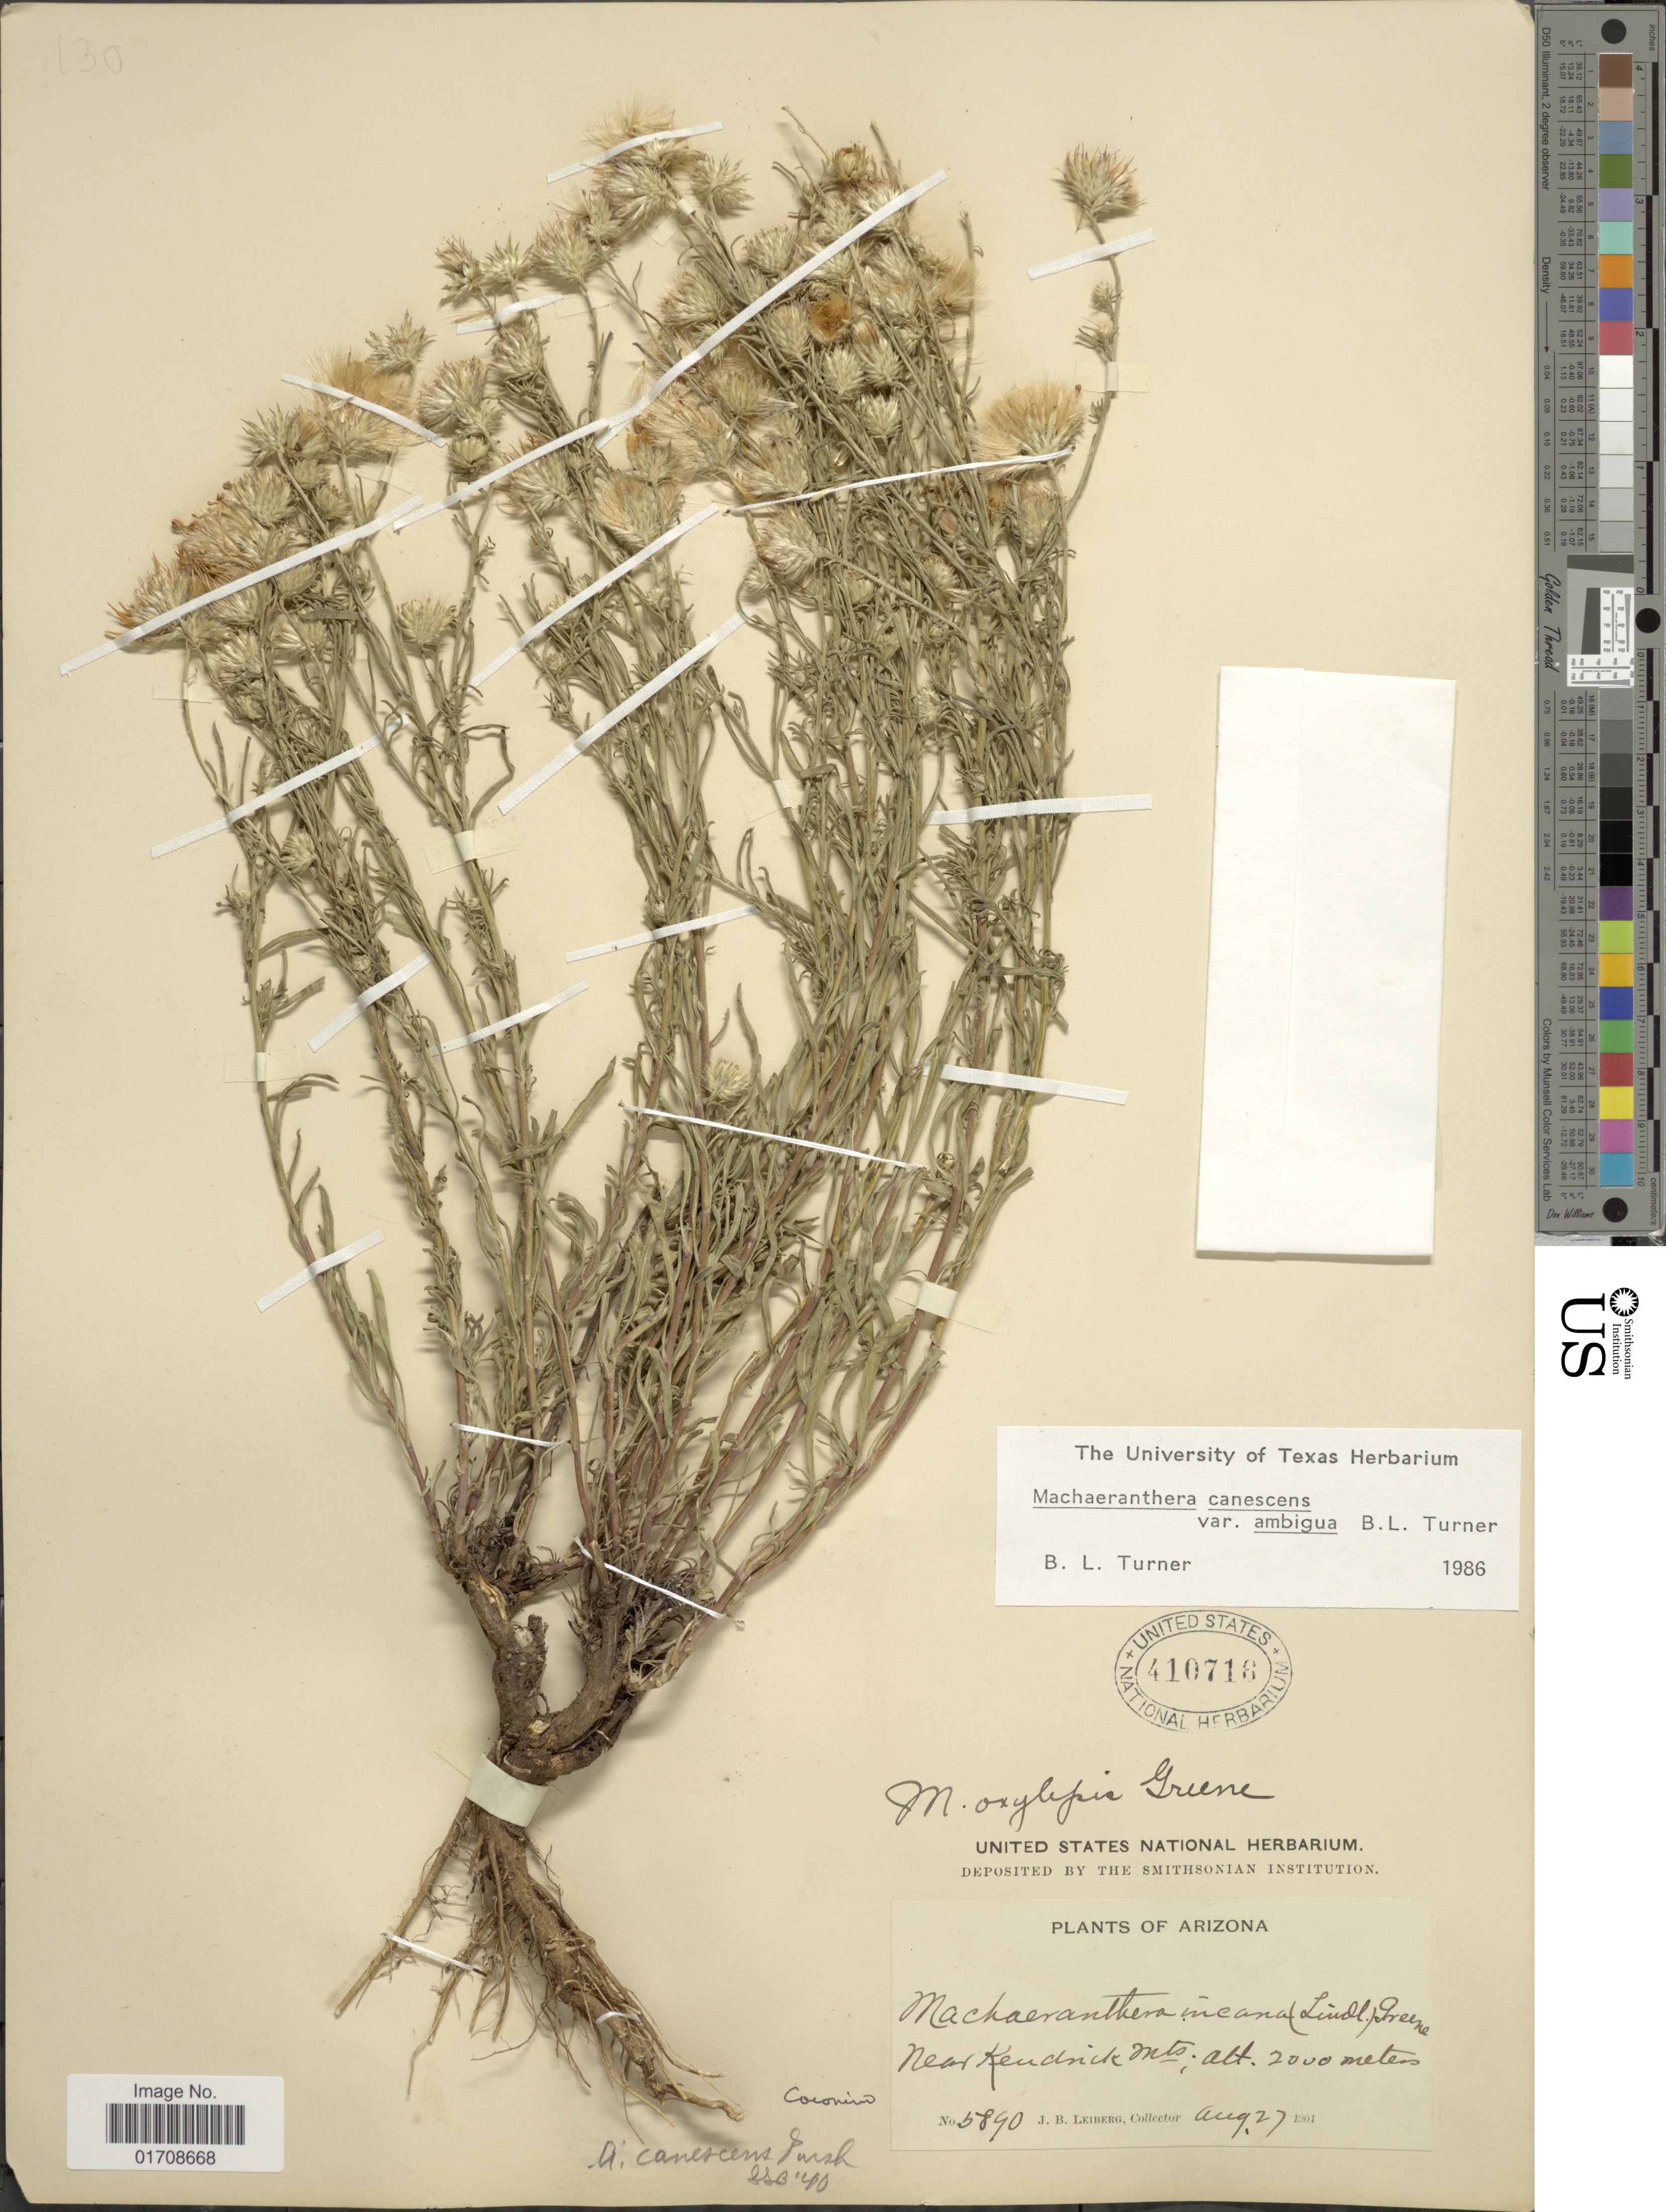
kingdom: Plantae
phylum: Tracheophyta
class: Magnoliopsida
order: Asterales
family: Asteraceae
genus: Machaeranthera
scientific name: Machaeranthera canescens var. ambigua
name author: (B.L. Turner) B.L. Turner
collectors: J. B. Leiberg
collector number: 5890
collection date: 1901-08-27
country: United States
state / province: Arizona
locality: Near Kendrick Mts., Coconino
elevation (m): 2000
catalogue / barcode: US 410716